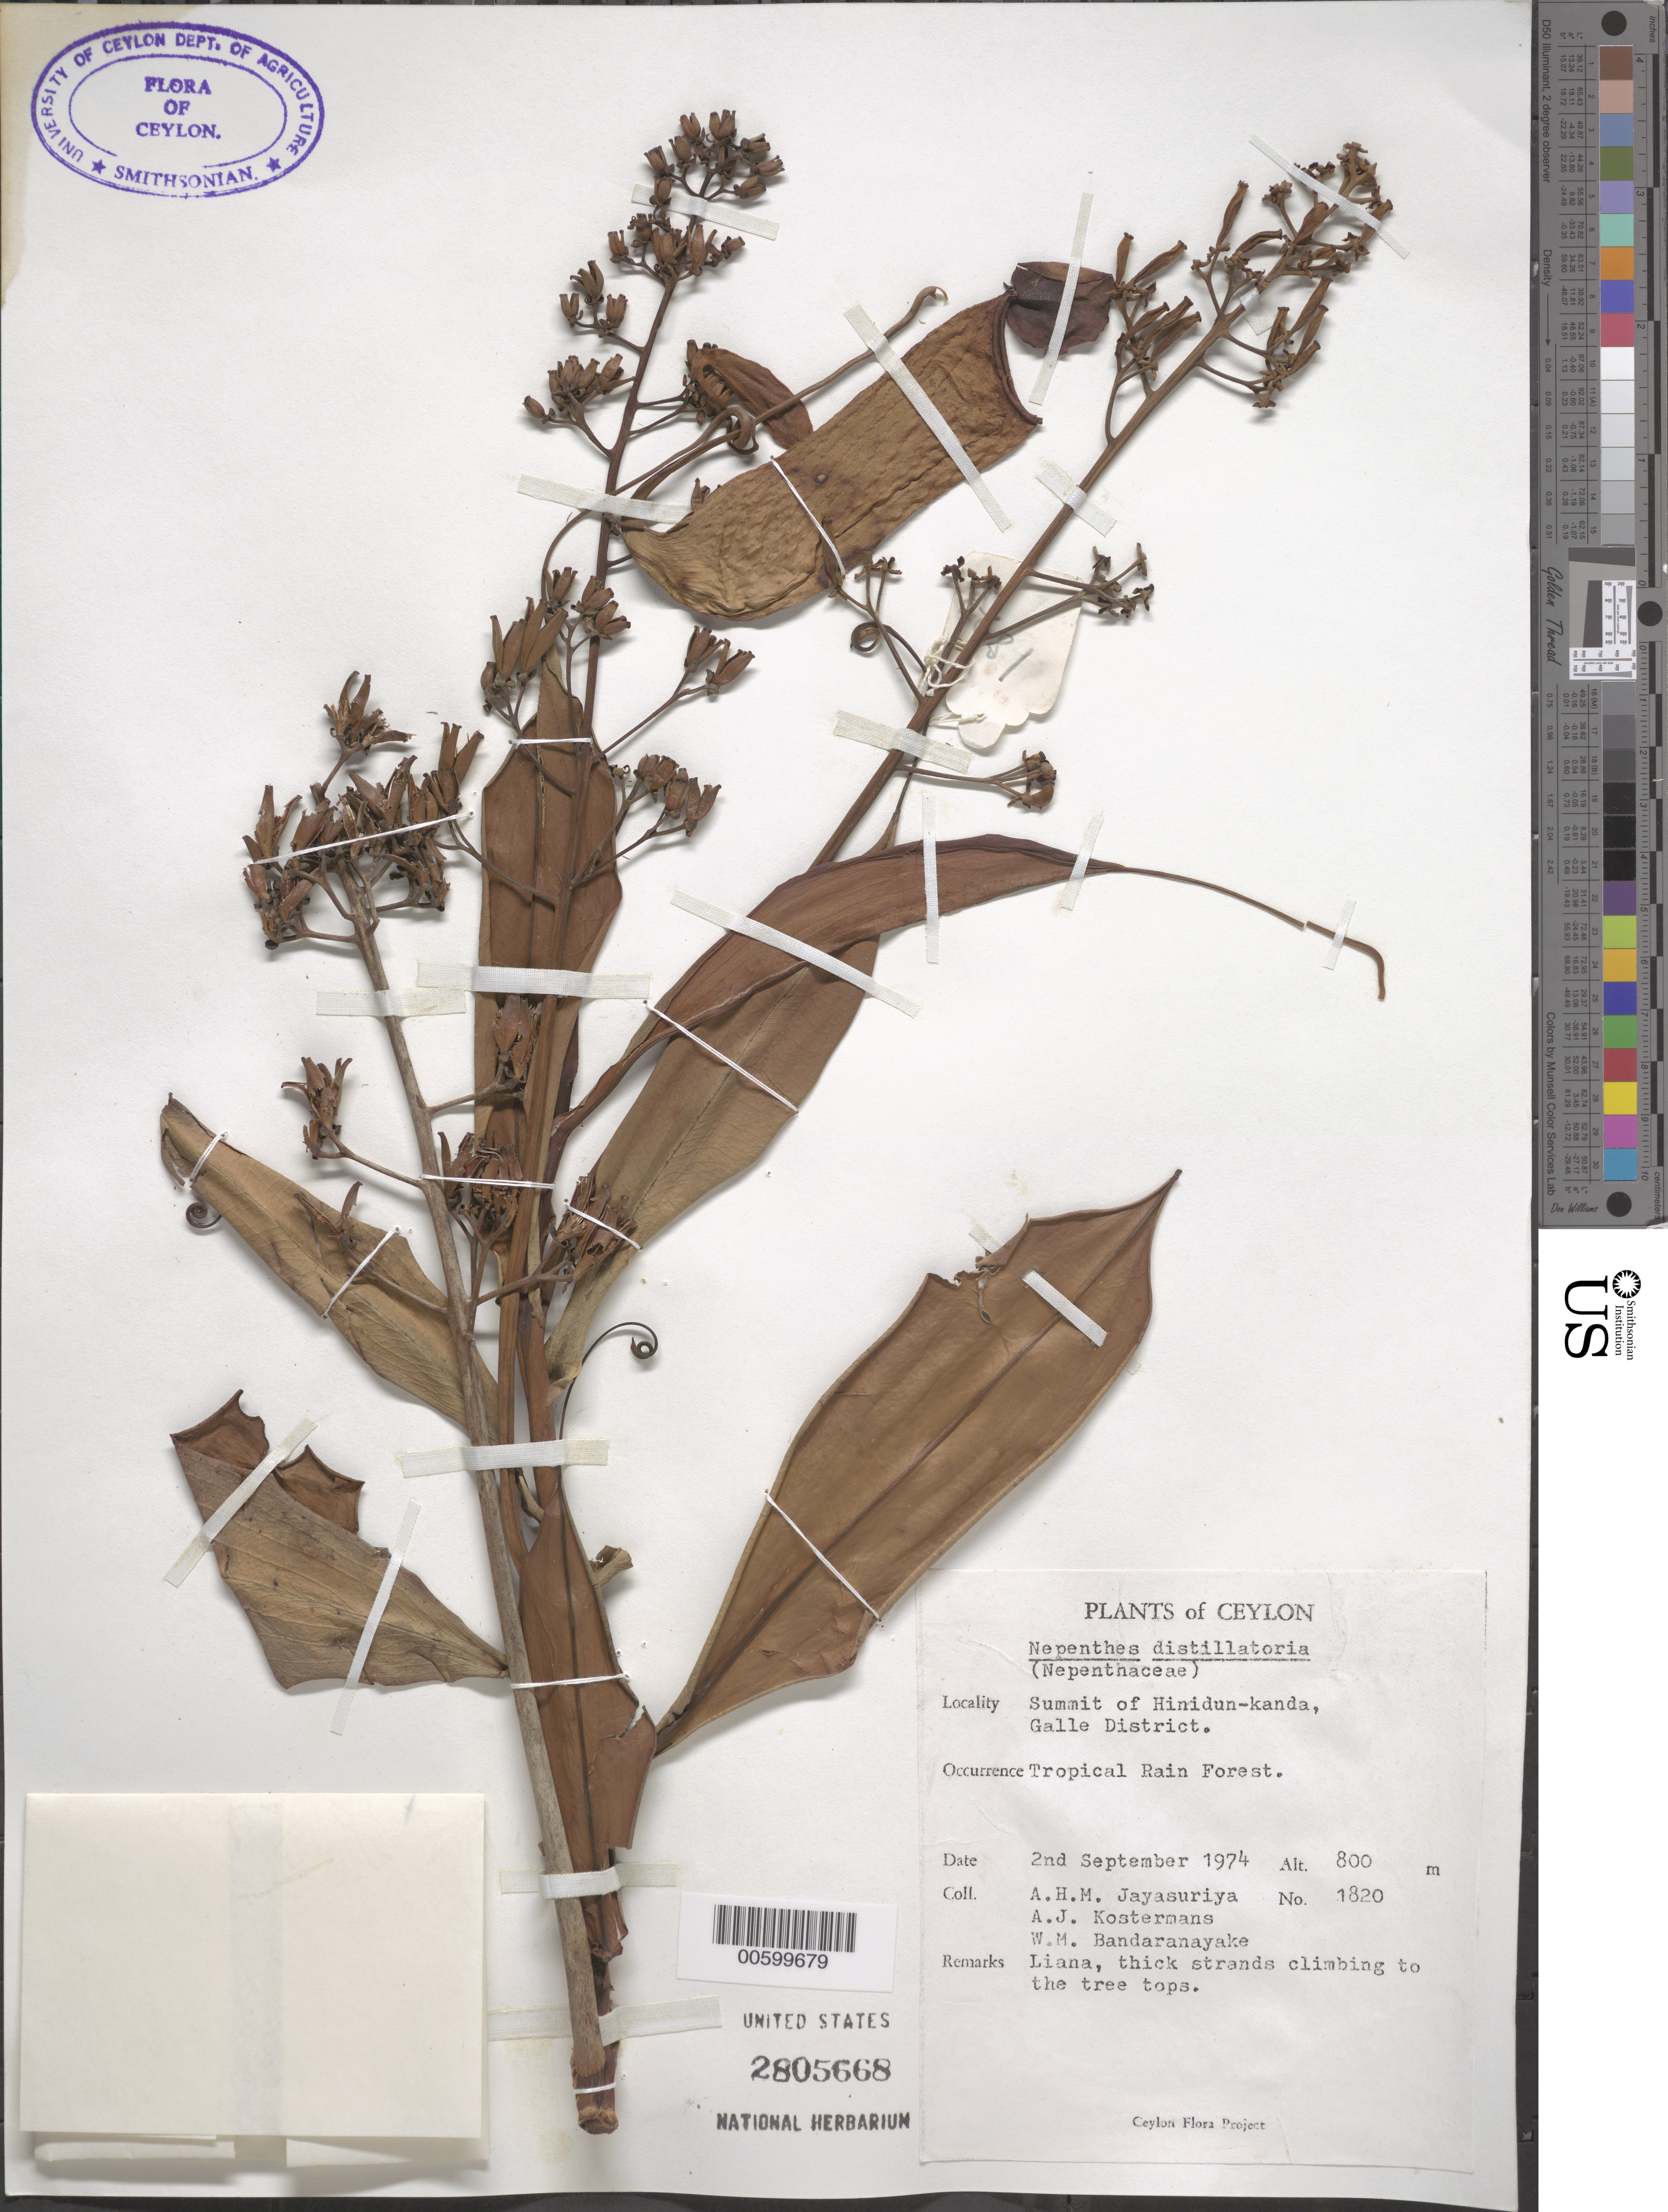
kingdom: Plantae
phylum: Tracheophyta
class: Magnoliopsida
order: Caryophyllales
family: Nepenthaceae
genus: Nepenthes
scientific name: Nepenthes distillatoria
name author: L.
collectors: A. H. Jayasuriya, A. J. G. Kostermans & W. Bandaranayake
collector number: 1820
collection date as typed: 02 Sep 1974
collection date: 1974-09-02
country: Sri Lanka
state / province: Southern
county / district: Galle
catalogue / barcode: US 2805668